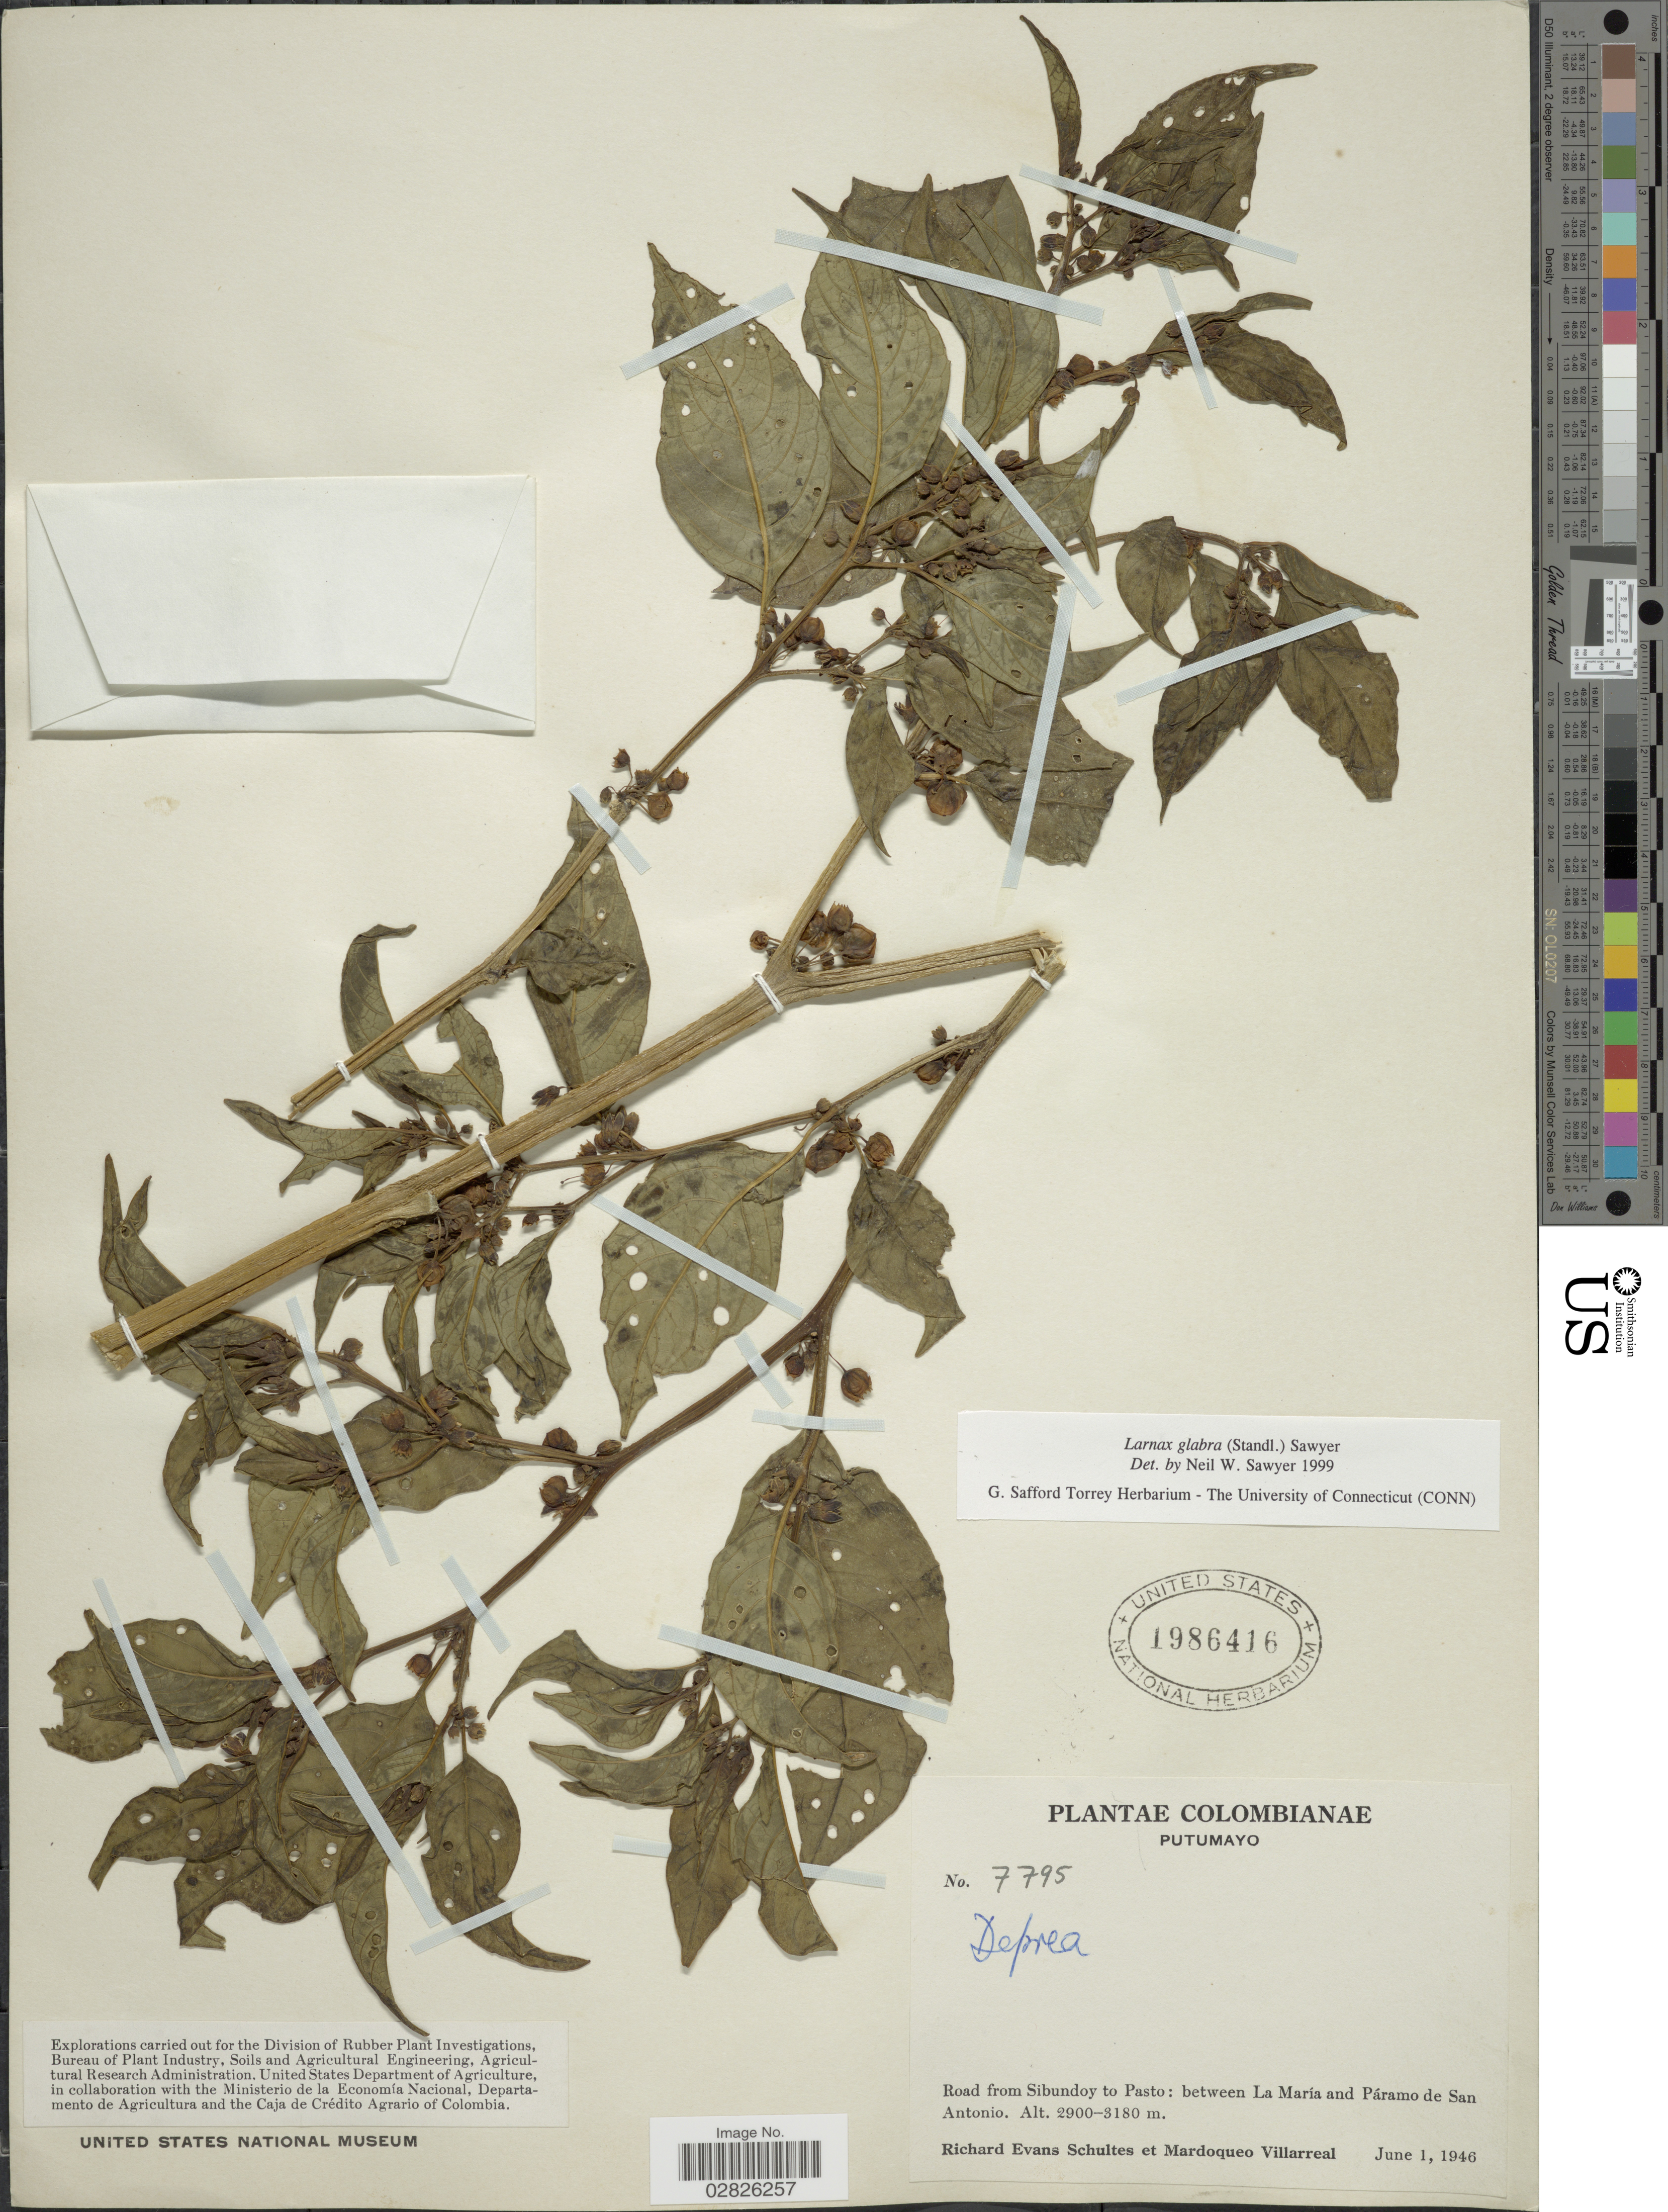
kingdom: Plantae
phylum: Tracheophyta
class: Magnoliopsida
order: Solanales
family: Solanaceae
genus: Larnax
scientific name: Larnax glabra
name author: (Standl.) Sawyer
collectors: R. E. Schultes & M. Villareal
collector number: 7795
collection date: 1946-06-01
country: Colombia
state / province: Putumayo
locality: Road from Sibundoy to Pasto: between La María and Páramo de San Antonio.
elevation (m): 2900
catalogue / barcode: US 1986416